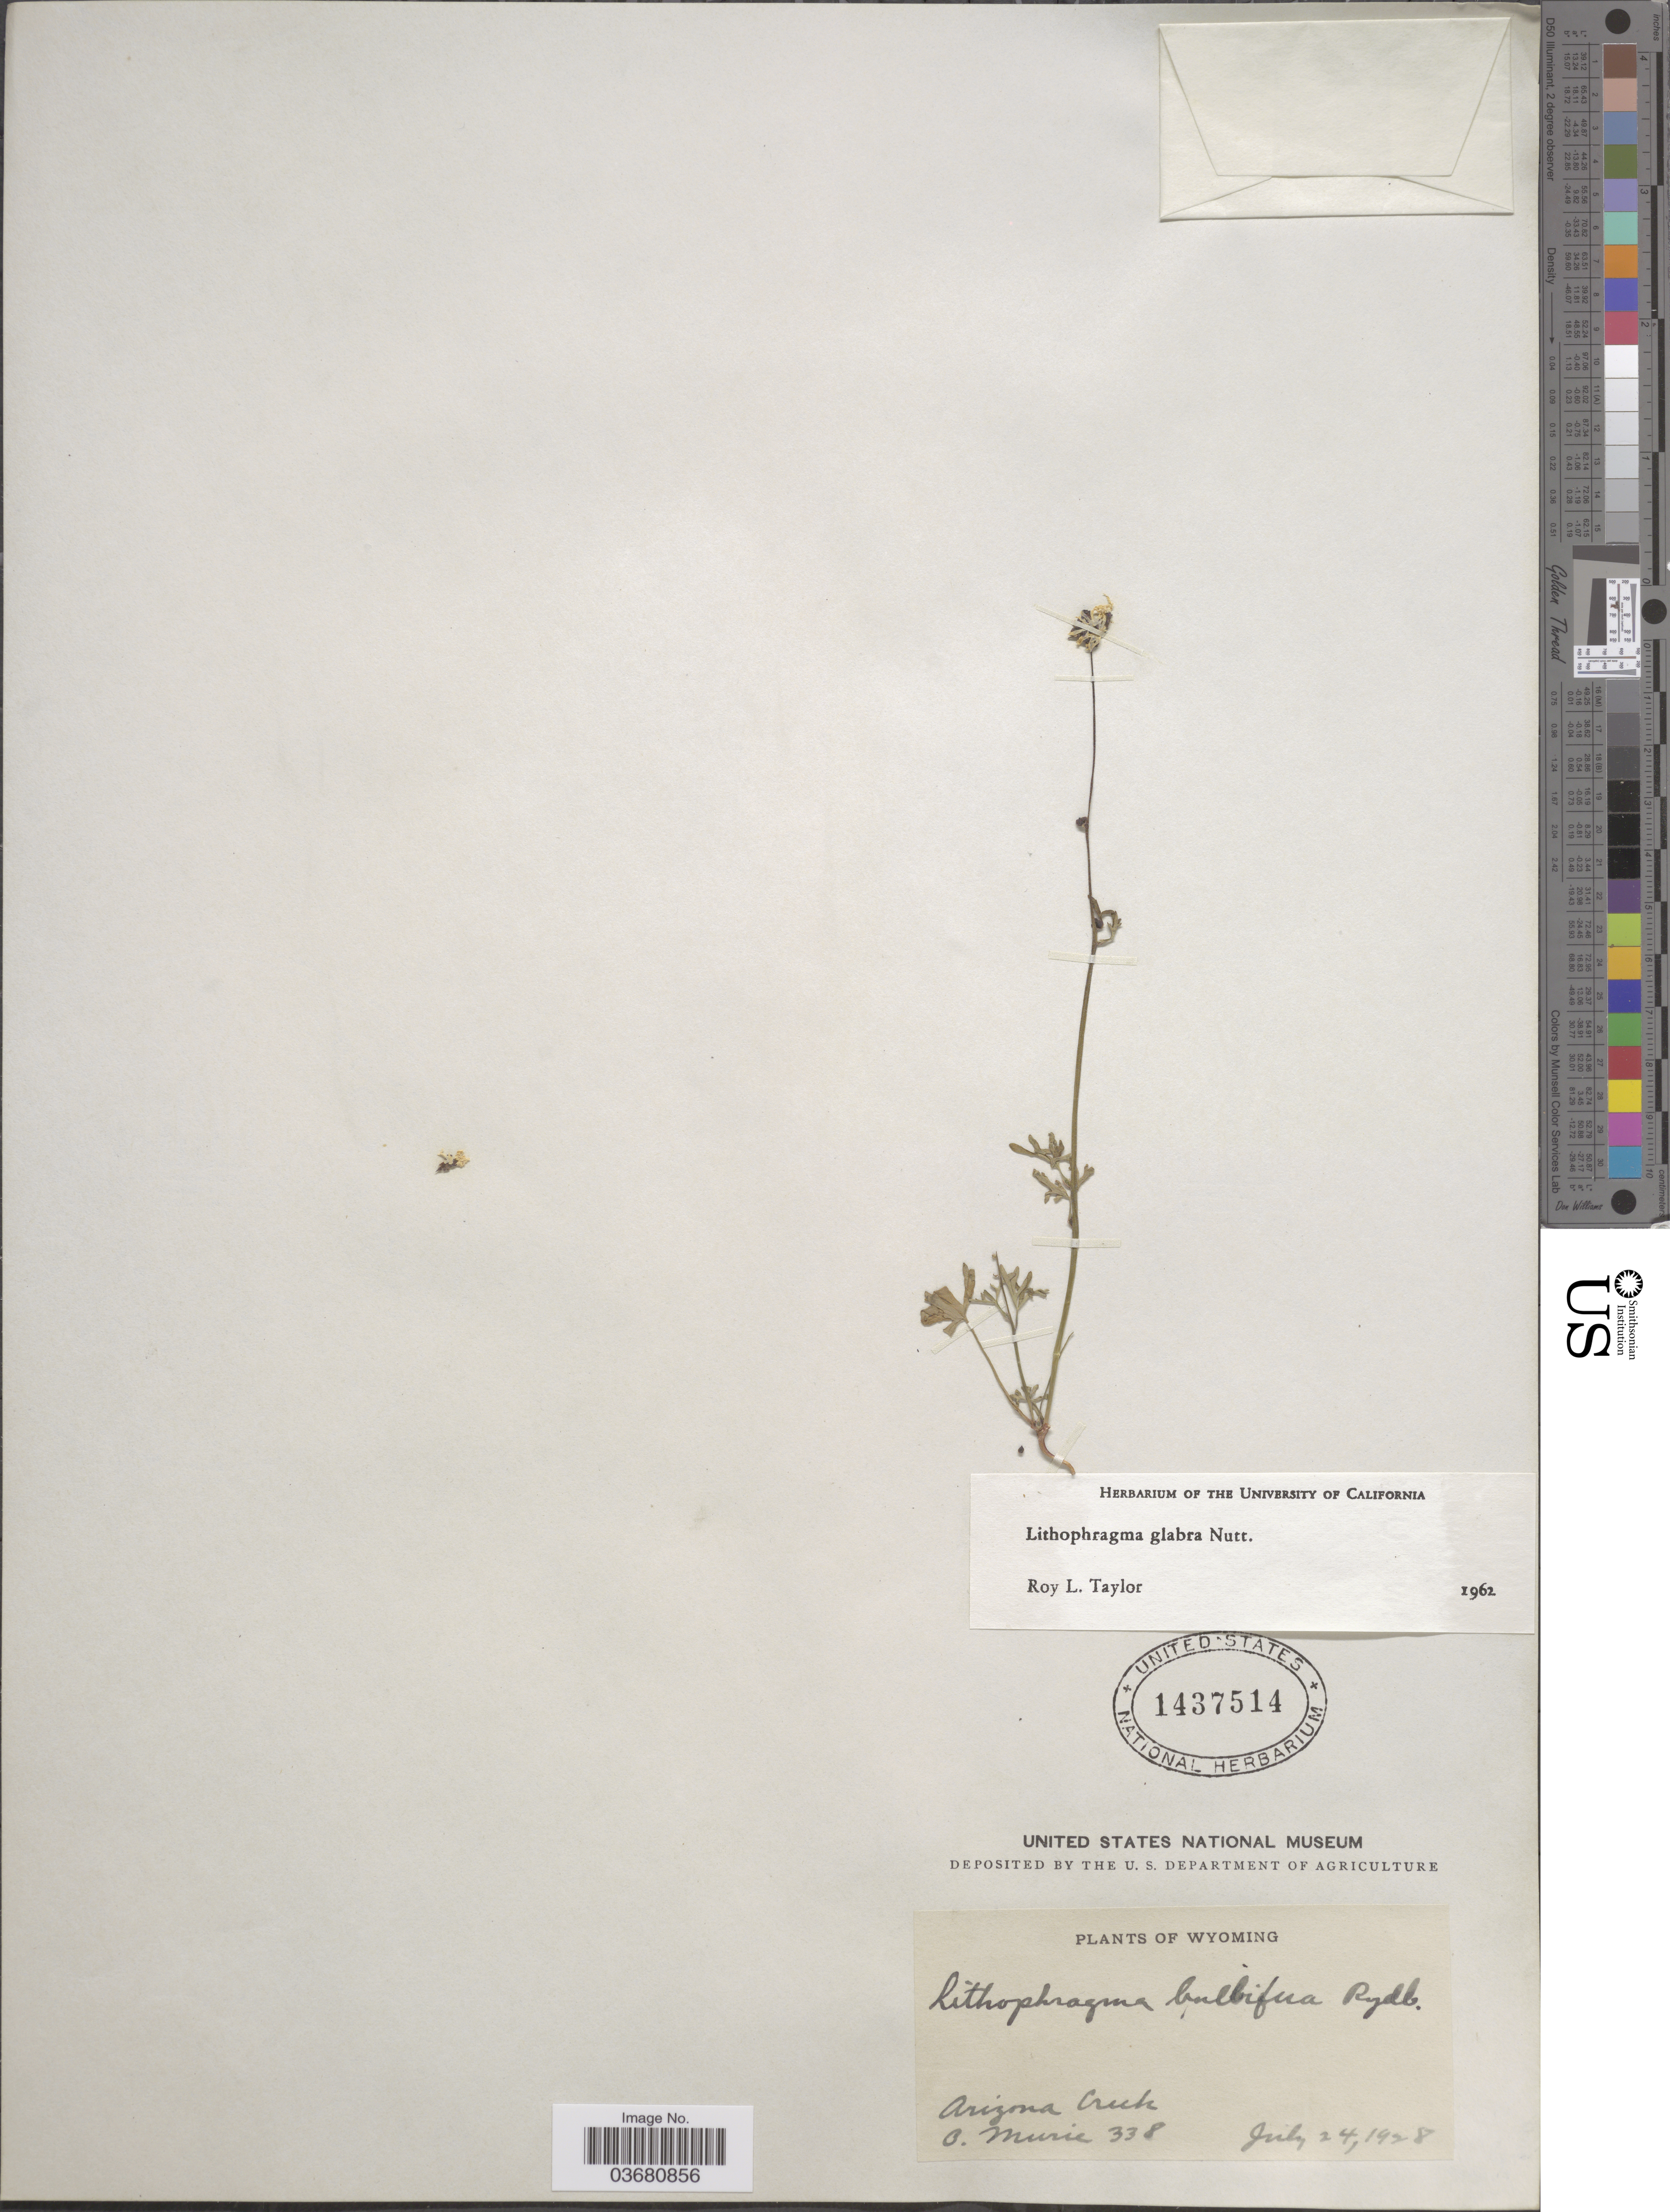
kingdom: Plantae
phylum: Tracheophyta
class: Magnoliopsida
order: Saxifragales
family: Saxifragaceae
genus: Lithophragma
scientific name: Lithophragma glabrum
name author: Nutt.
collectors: O. Murie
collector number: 338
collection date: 1928-07-24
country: United States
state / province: Wyoming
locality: Arizona Creek.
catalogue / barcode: US 1437514